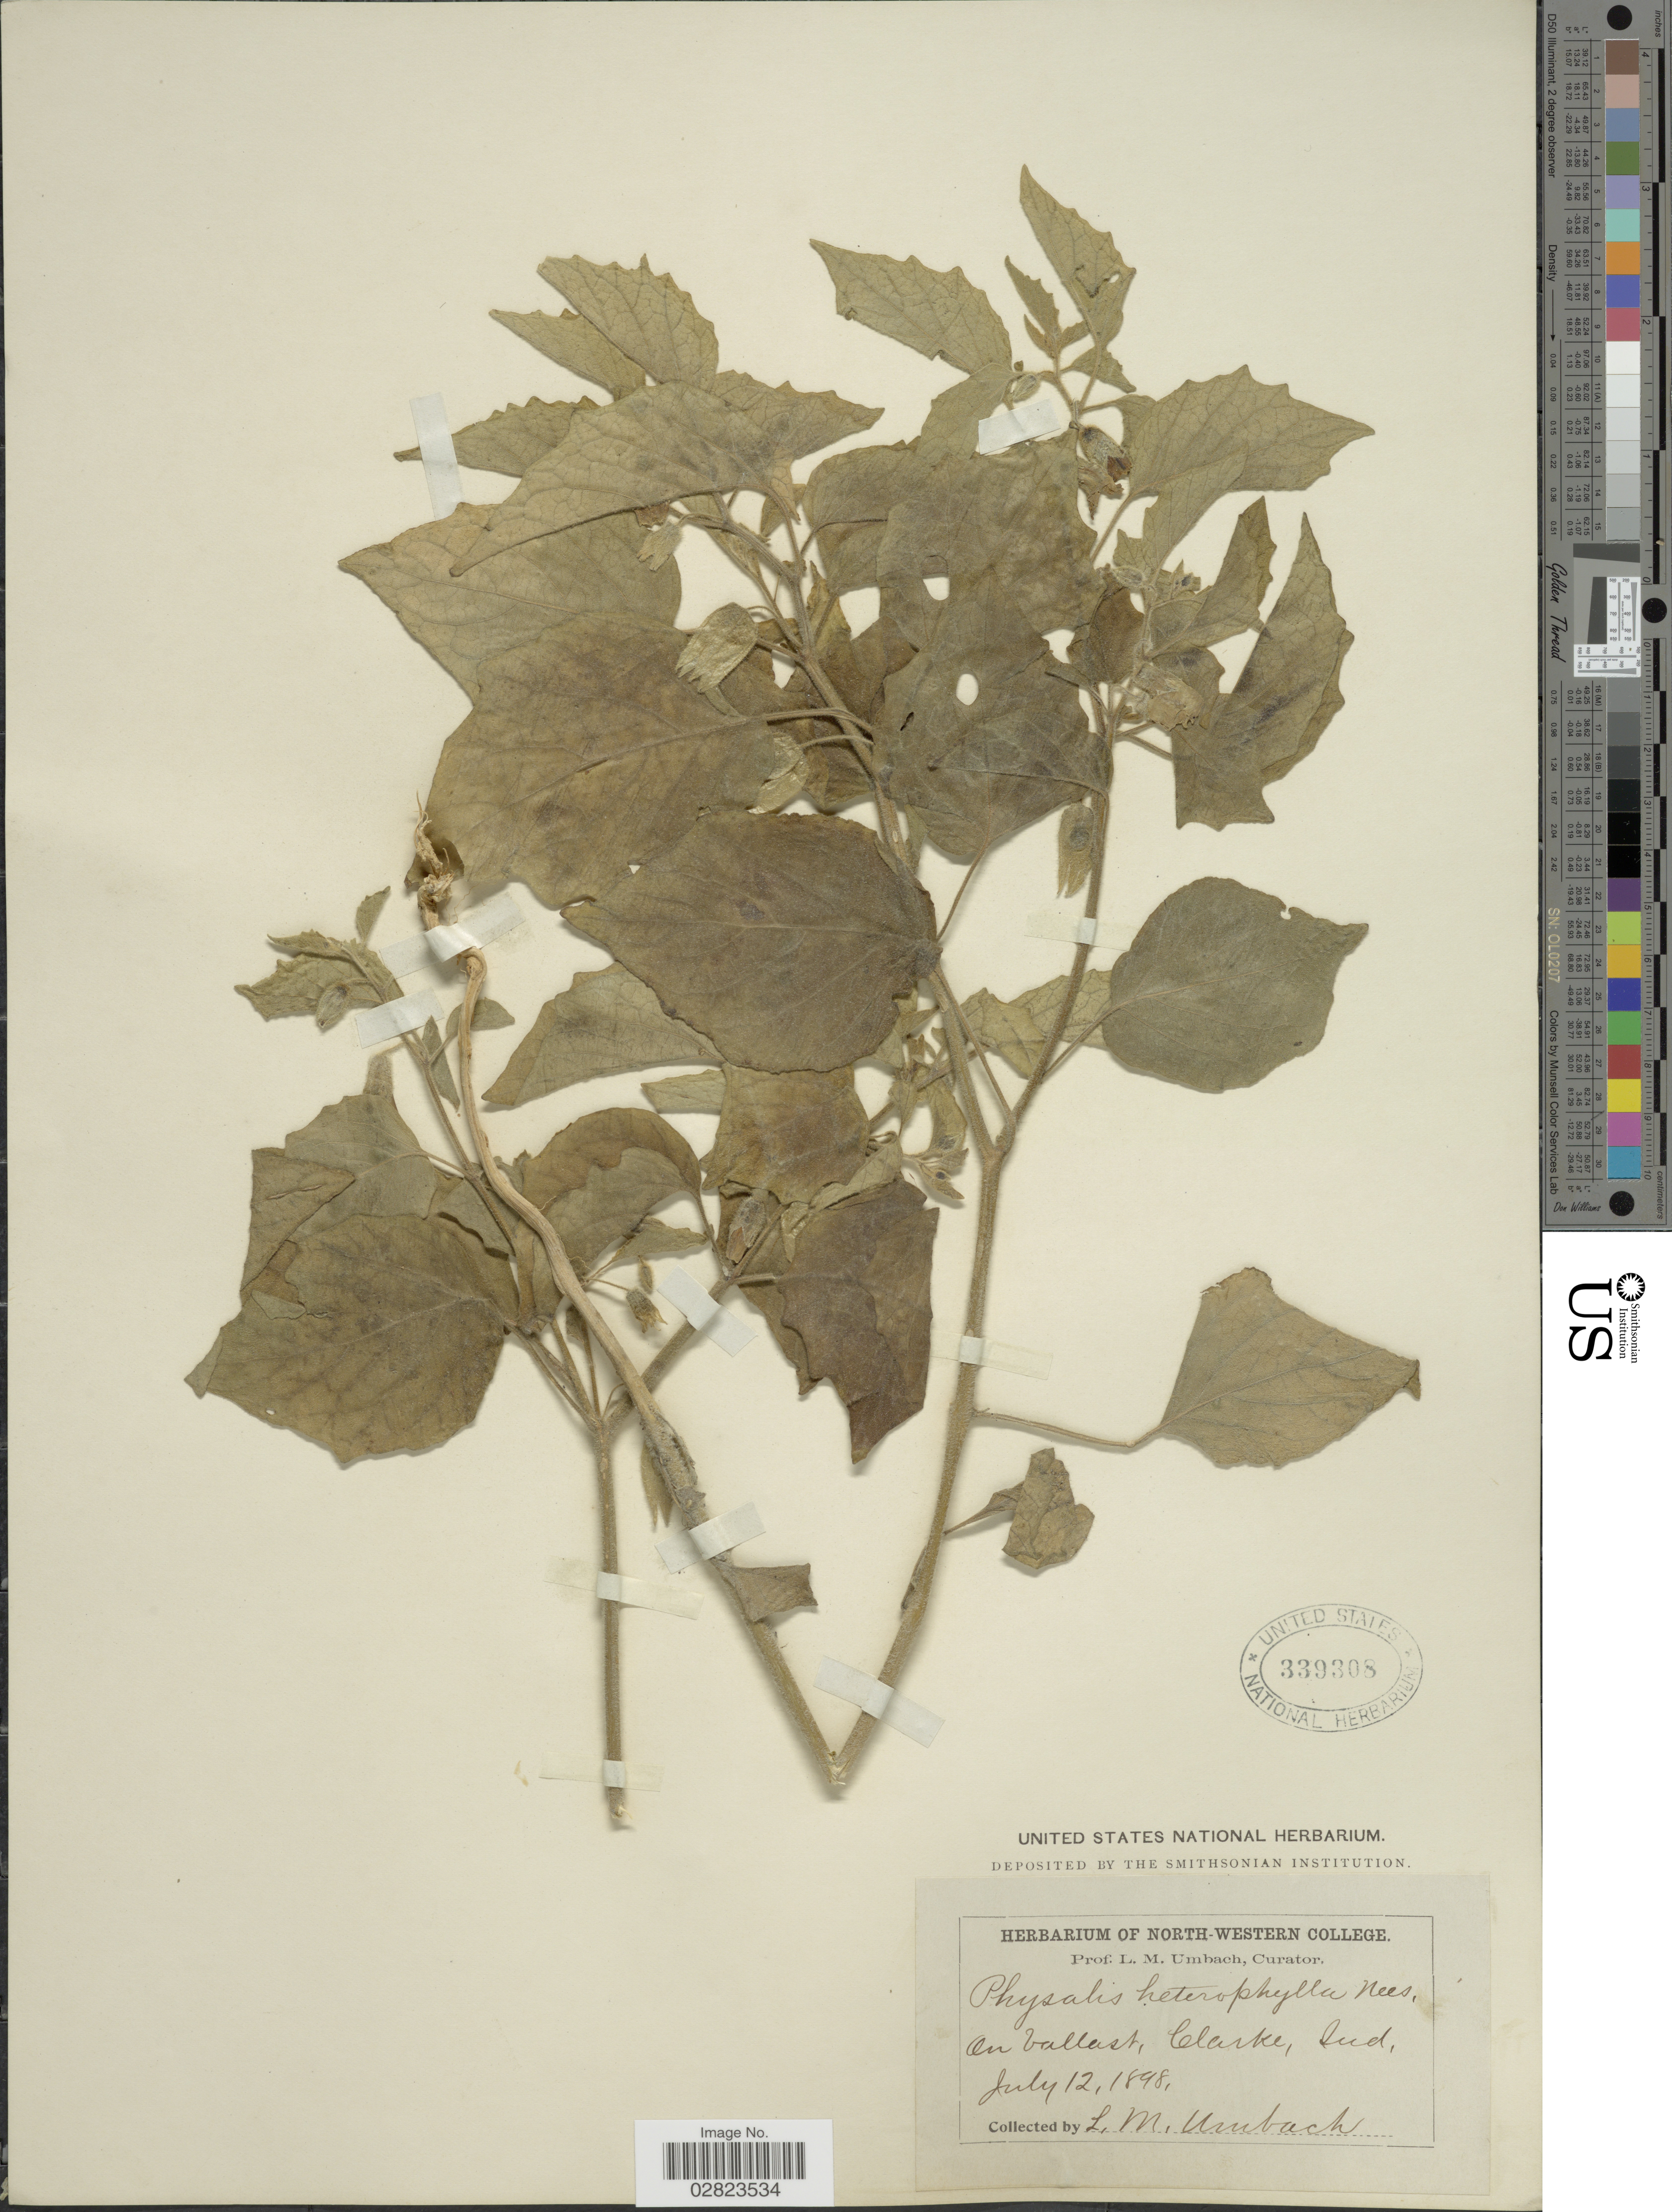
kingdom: Plantae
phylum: Tracheophyta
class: Magnoliopsida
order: Solanales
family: Solanaceae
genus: Physalis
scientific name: Physalis heterophylla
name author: Nees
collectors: L. M. Umbach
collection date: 1898-07-12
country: United States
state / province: Indiana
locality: Clarke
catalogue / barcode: US 339308